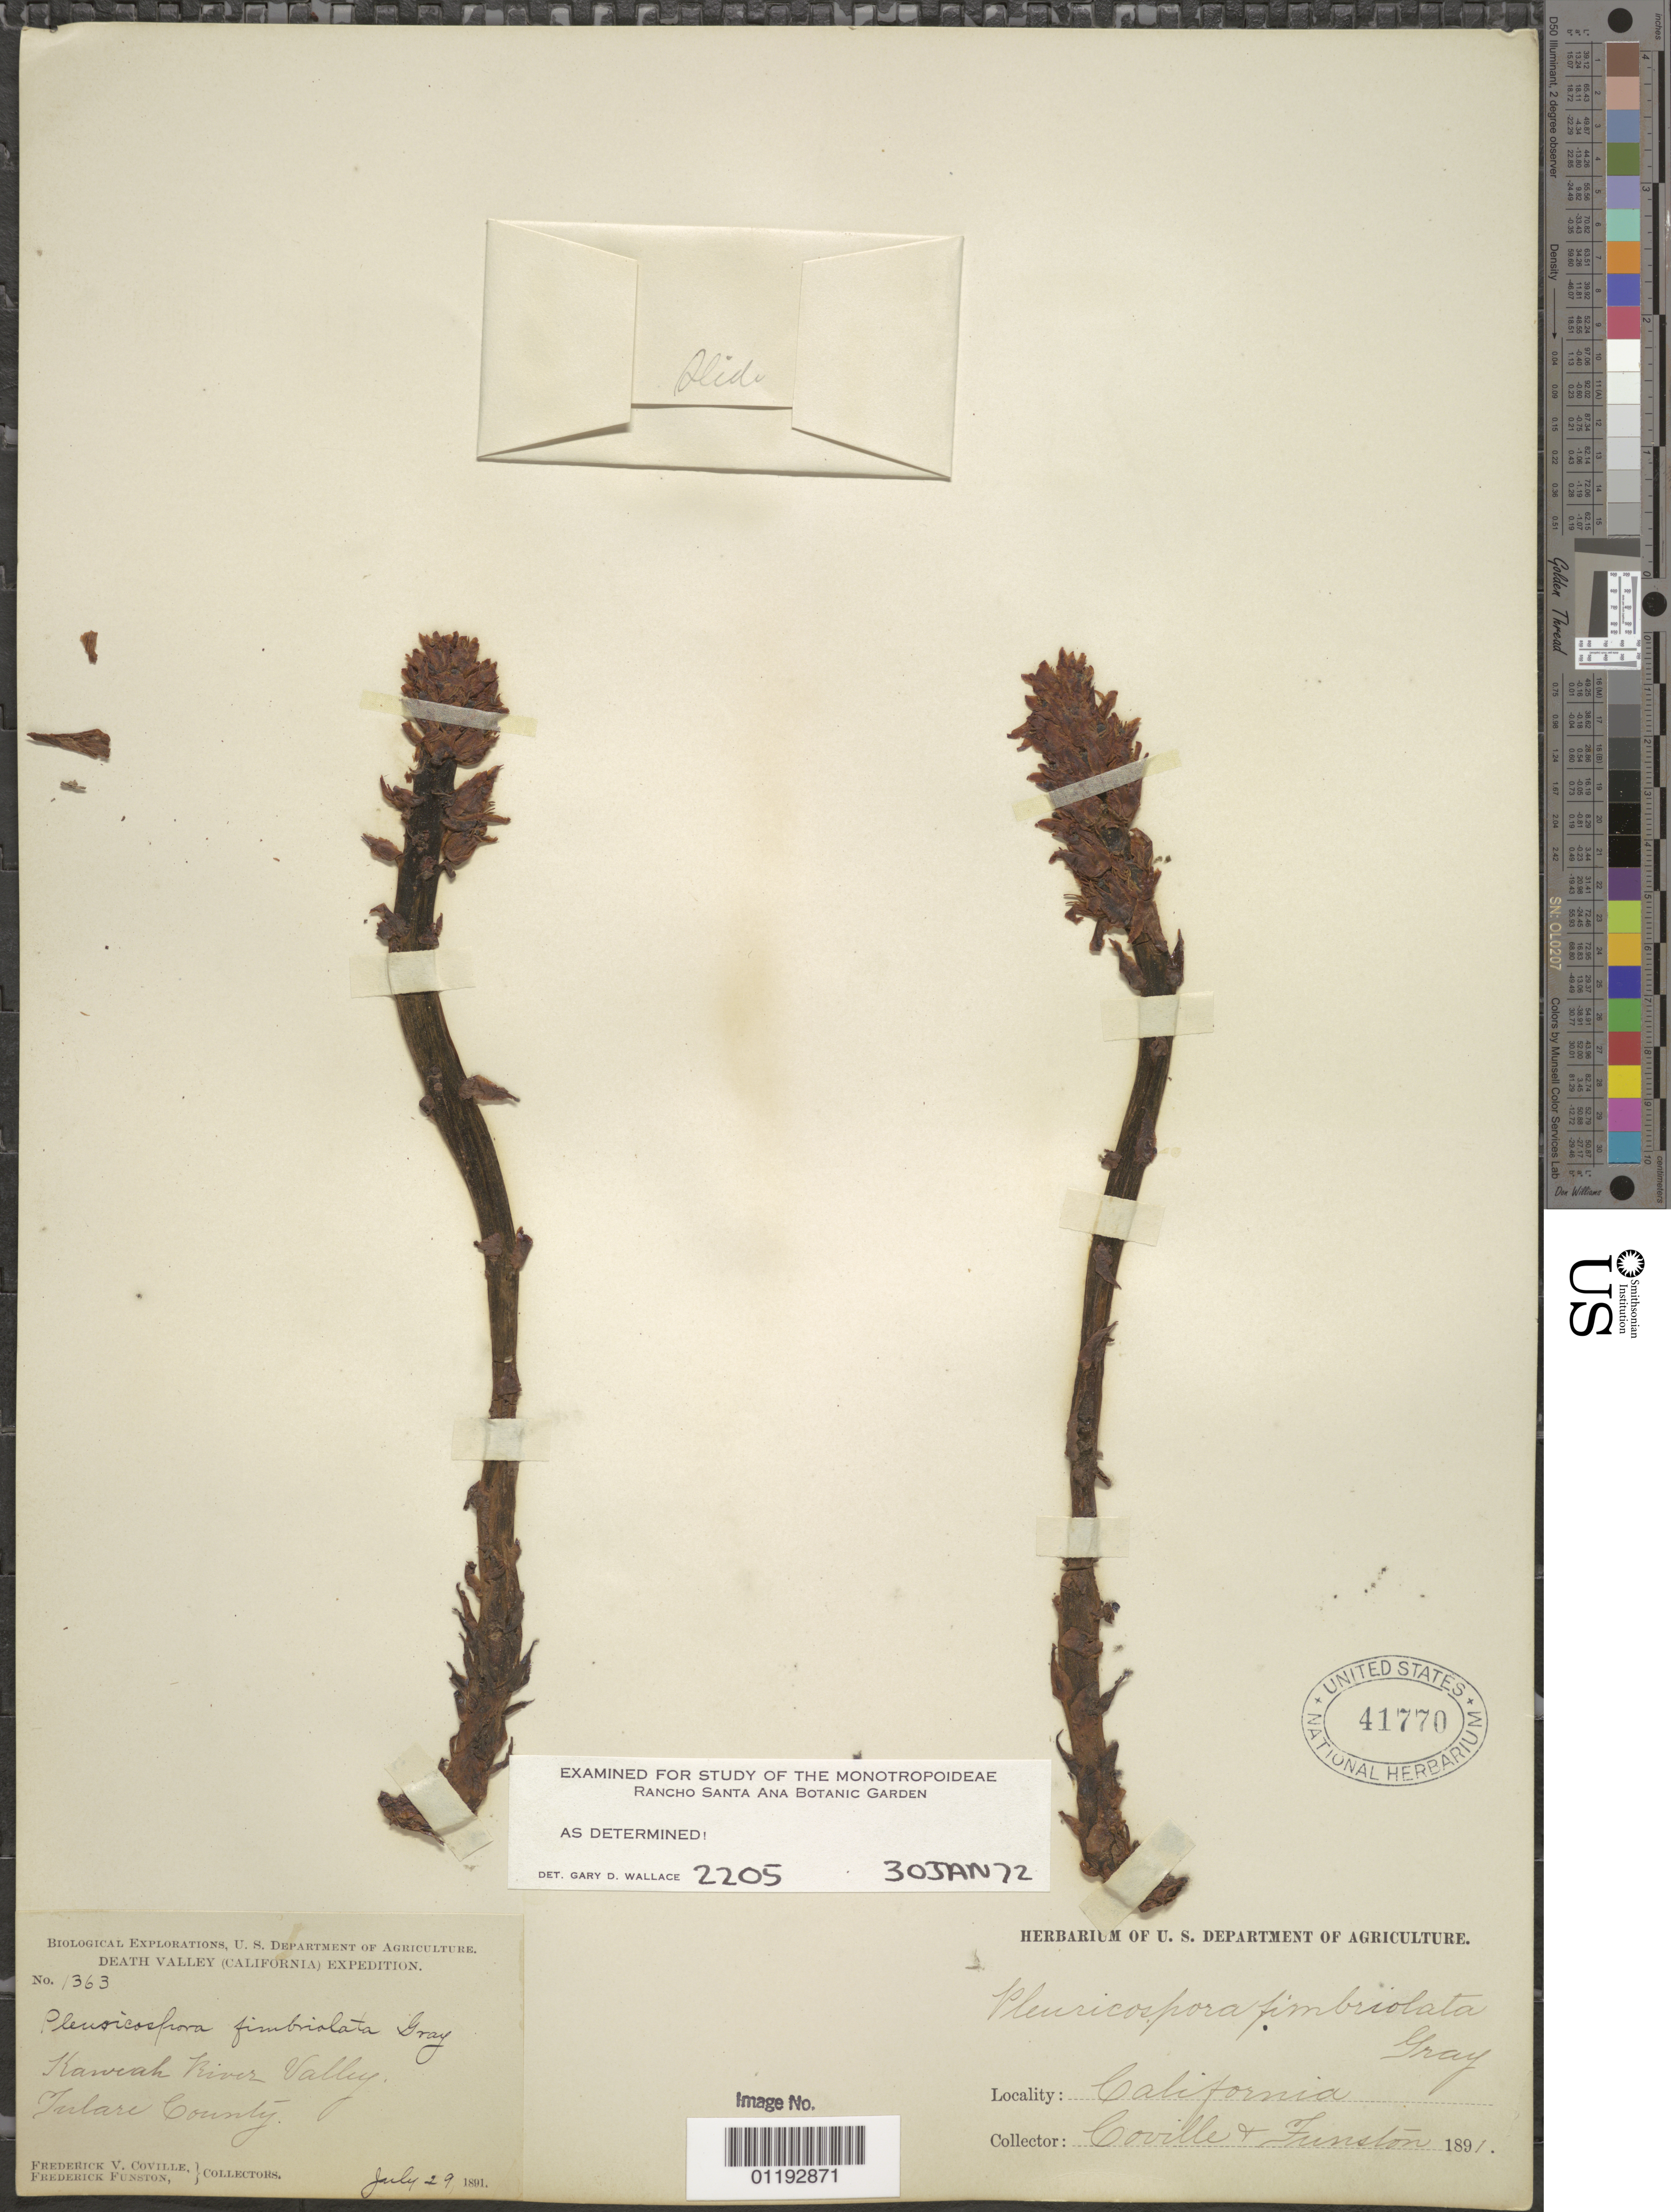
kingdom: Plantae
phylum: Tracheophyta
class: Magnoliopsida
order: Ericales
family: Ericaceae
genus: Pleuricospora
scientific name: Pleuricospora fimbriolata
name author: A. Gray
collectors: F. V. Coville & F. Funston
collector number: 1363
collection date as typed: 29 Aug 1891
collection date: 1891-08-29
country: United States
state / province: California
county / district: Tulare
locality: Kaweah River Valley.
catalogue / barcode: US 41770